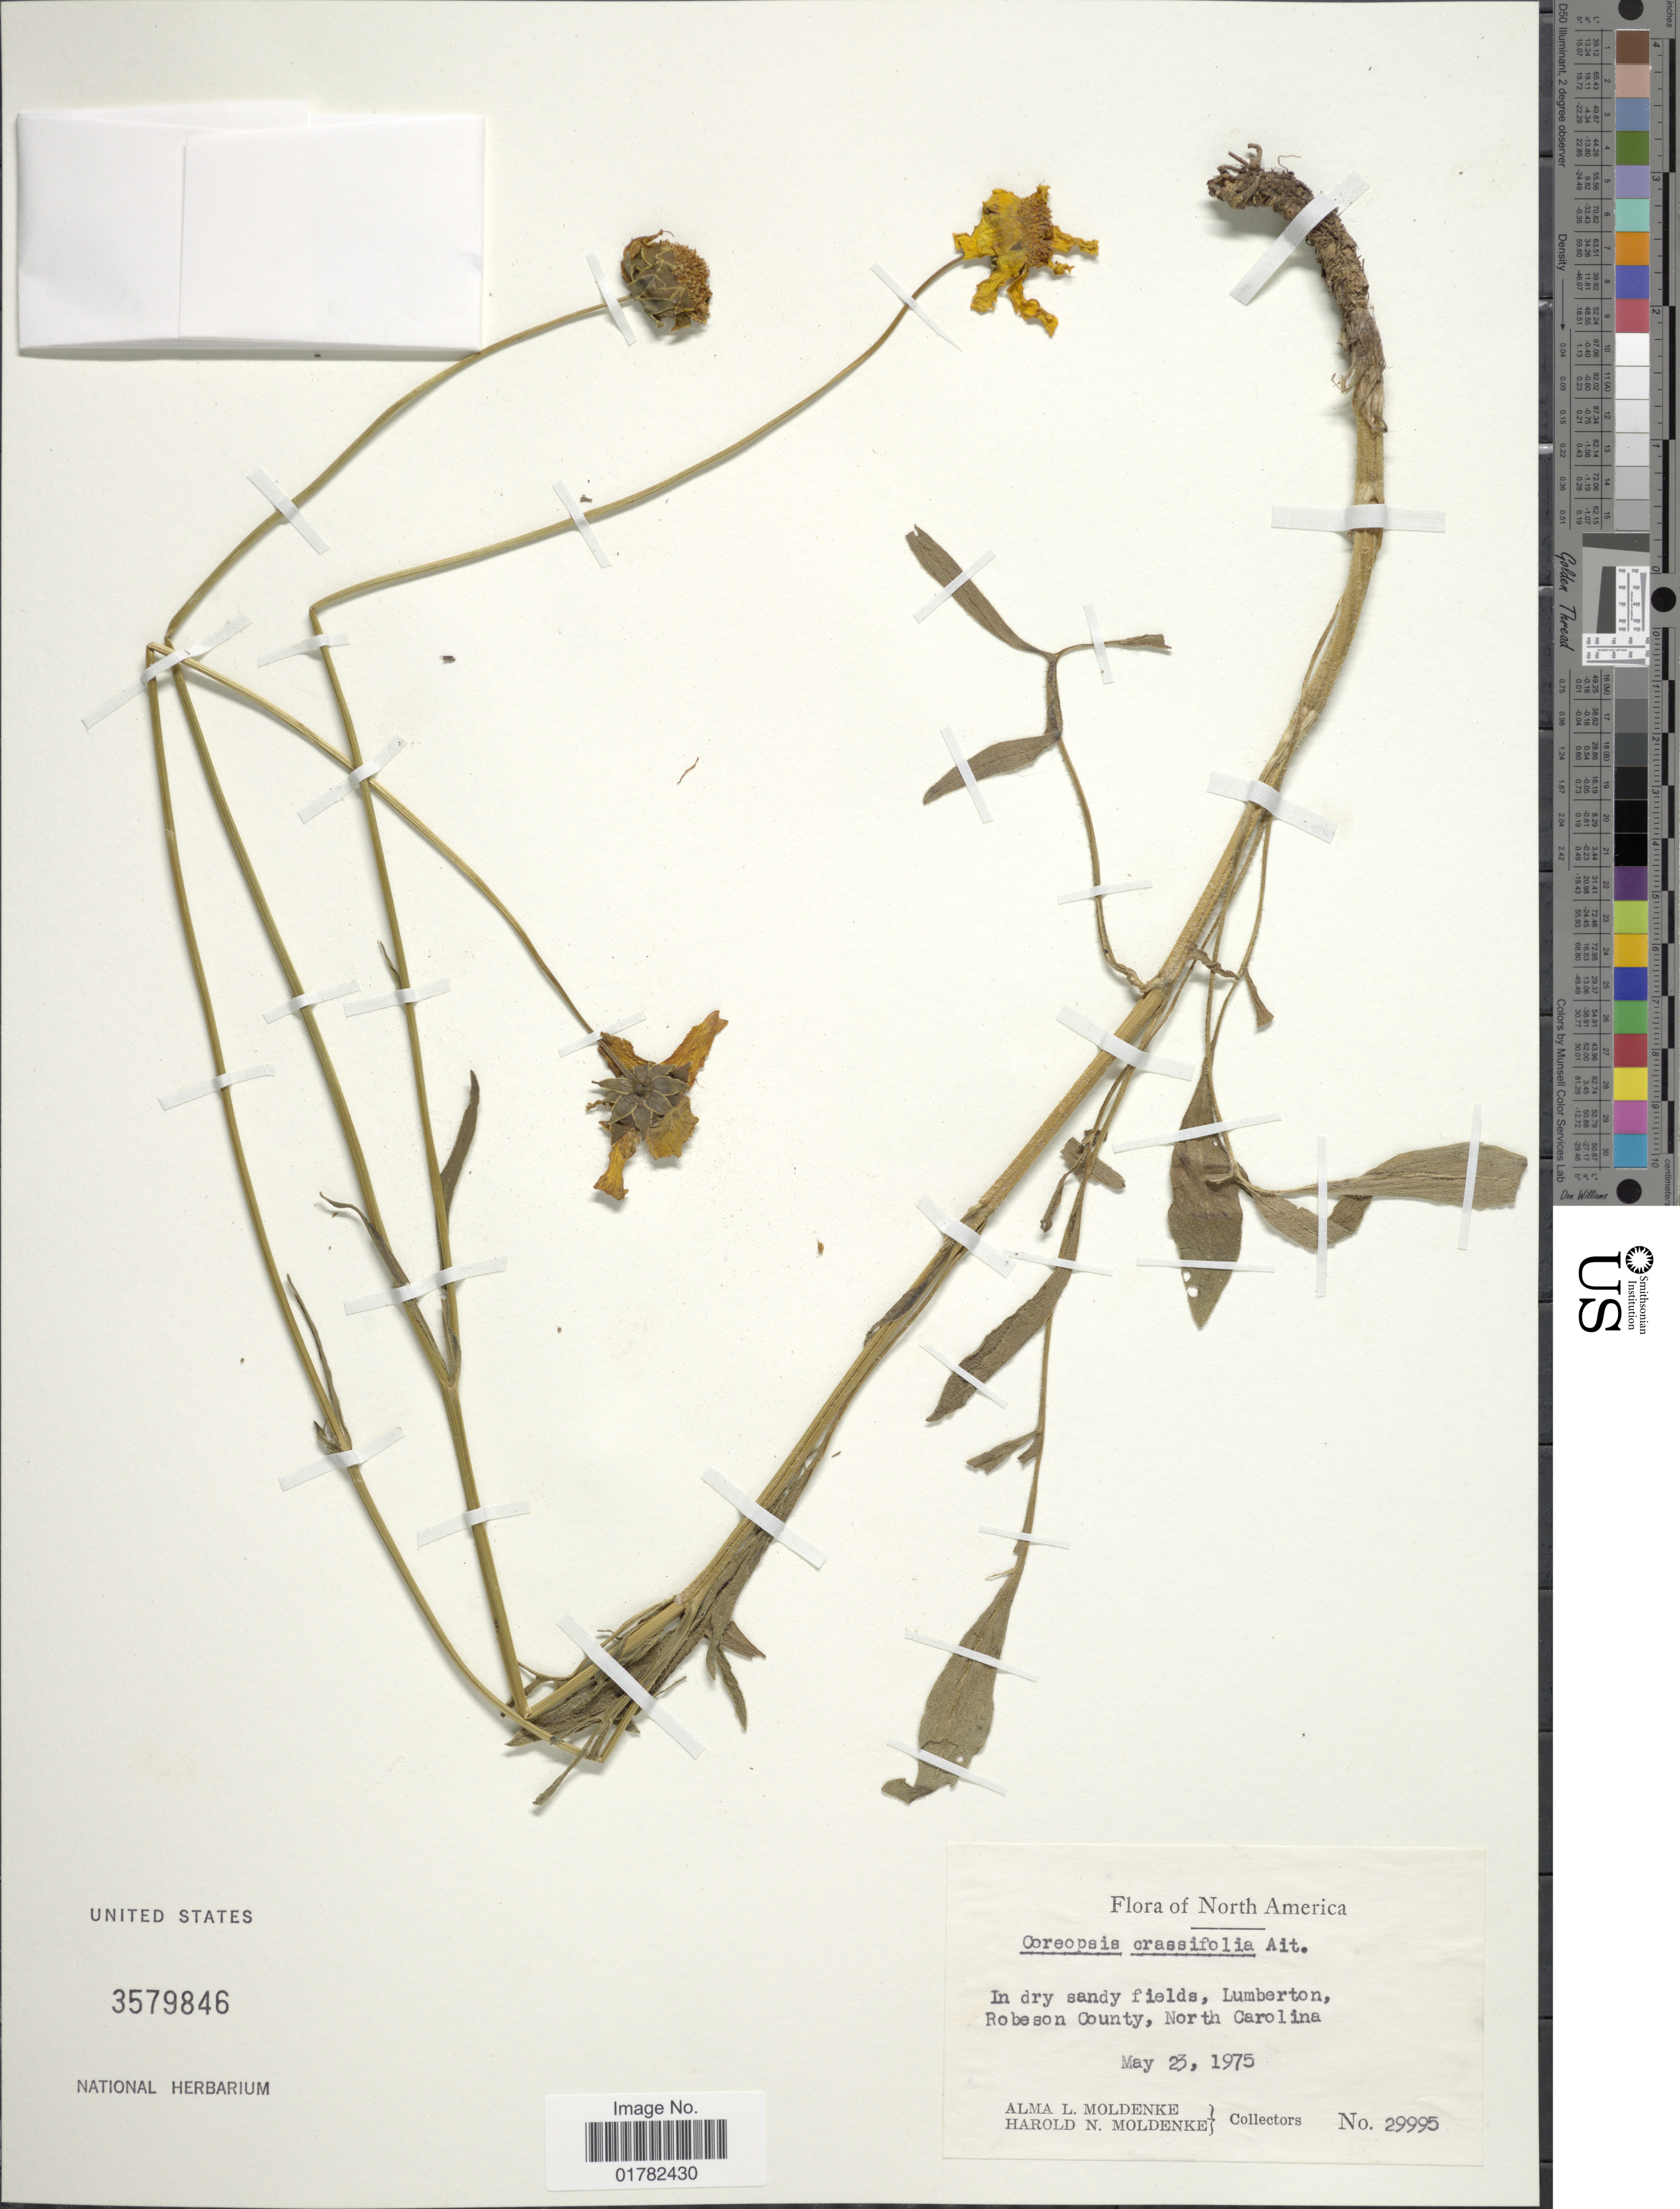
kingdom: Plantae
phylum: Tracheophyta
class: Magnoliopsida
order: Asterales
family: Asteraceae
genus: Coreopsis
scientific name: Coreopsis crassifolia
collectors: A. L. Moldenke & H. N. Moldenke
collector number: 29995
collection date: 1975-05-23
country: United States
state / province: North Carolina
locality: North America, in dry sandy fields, Lumberton, Robeson County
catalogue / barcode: US 3579846